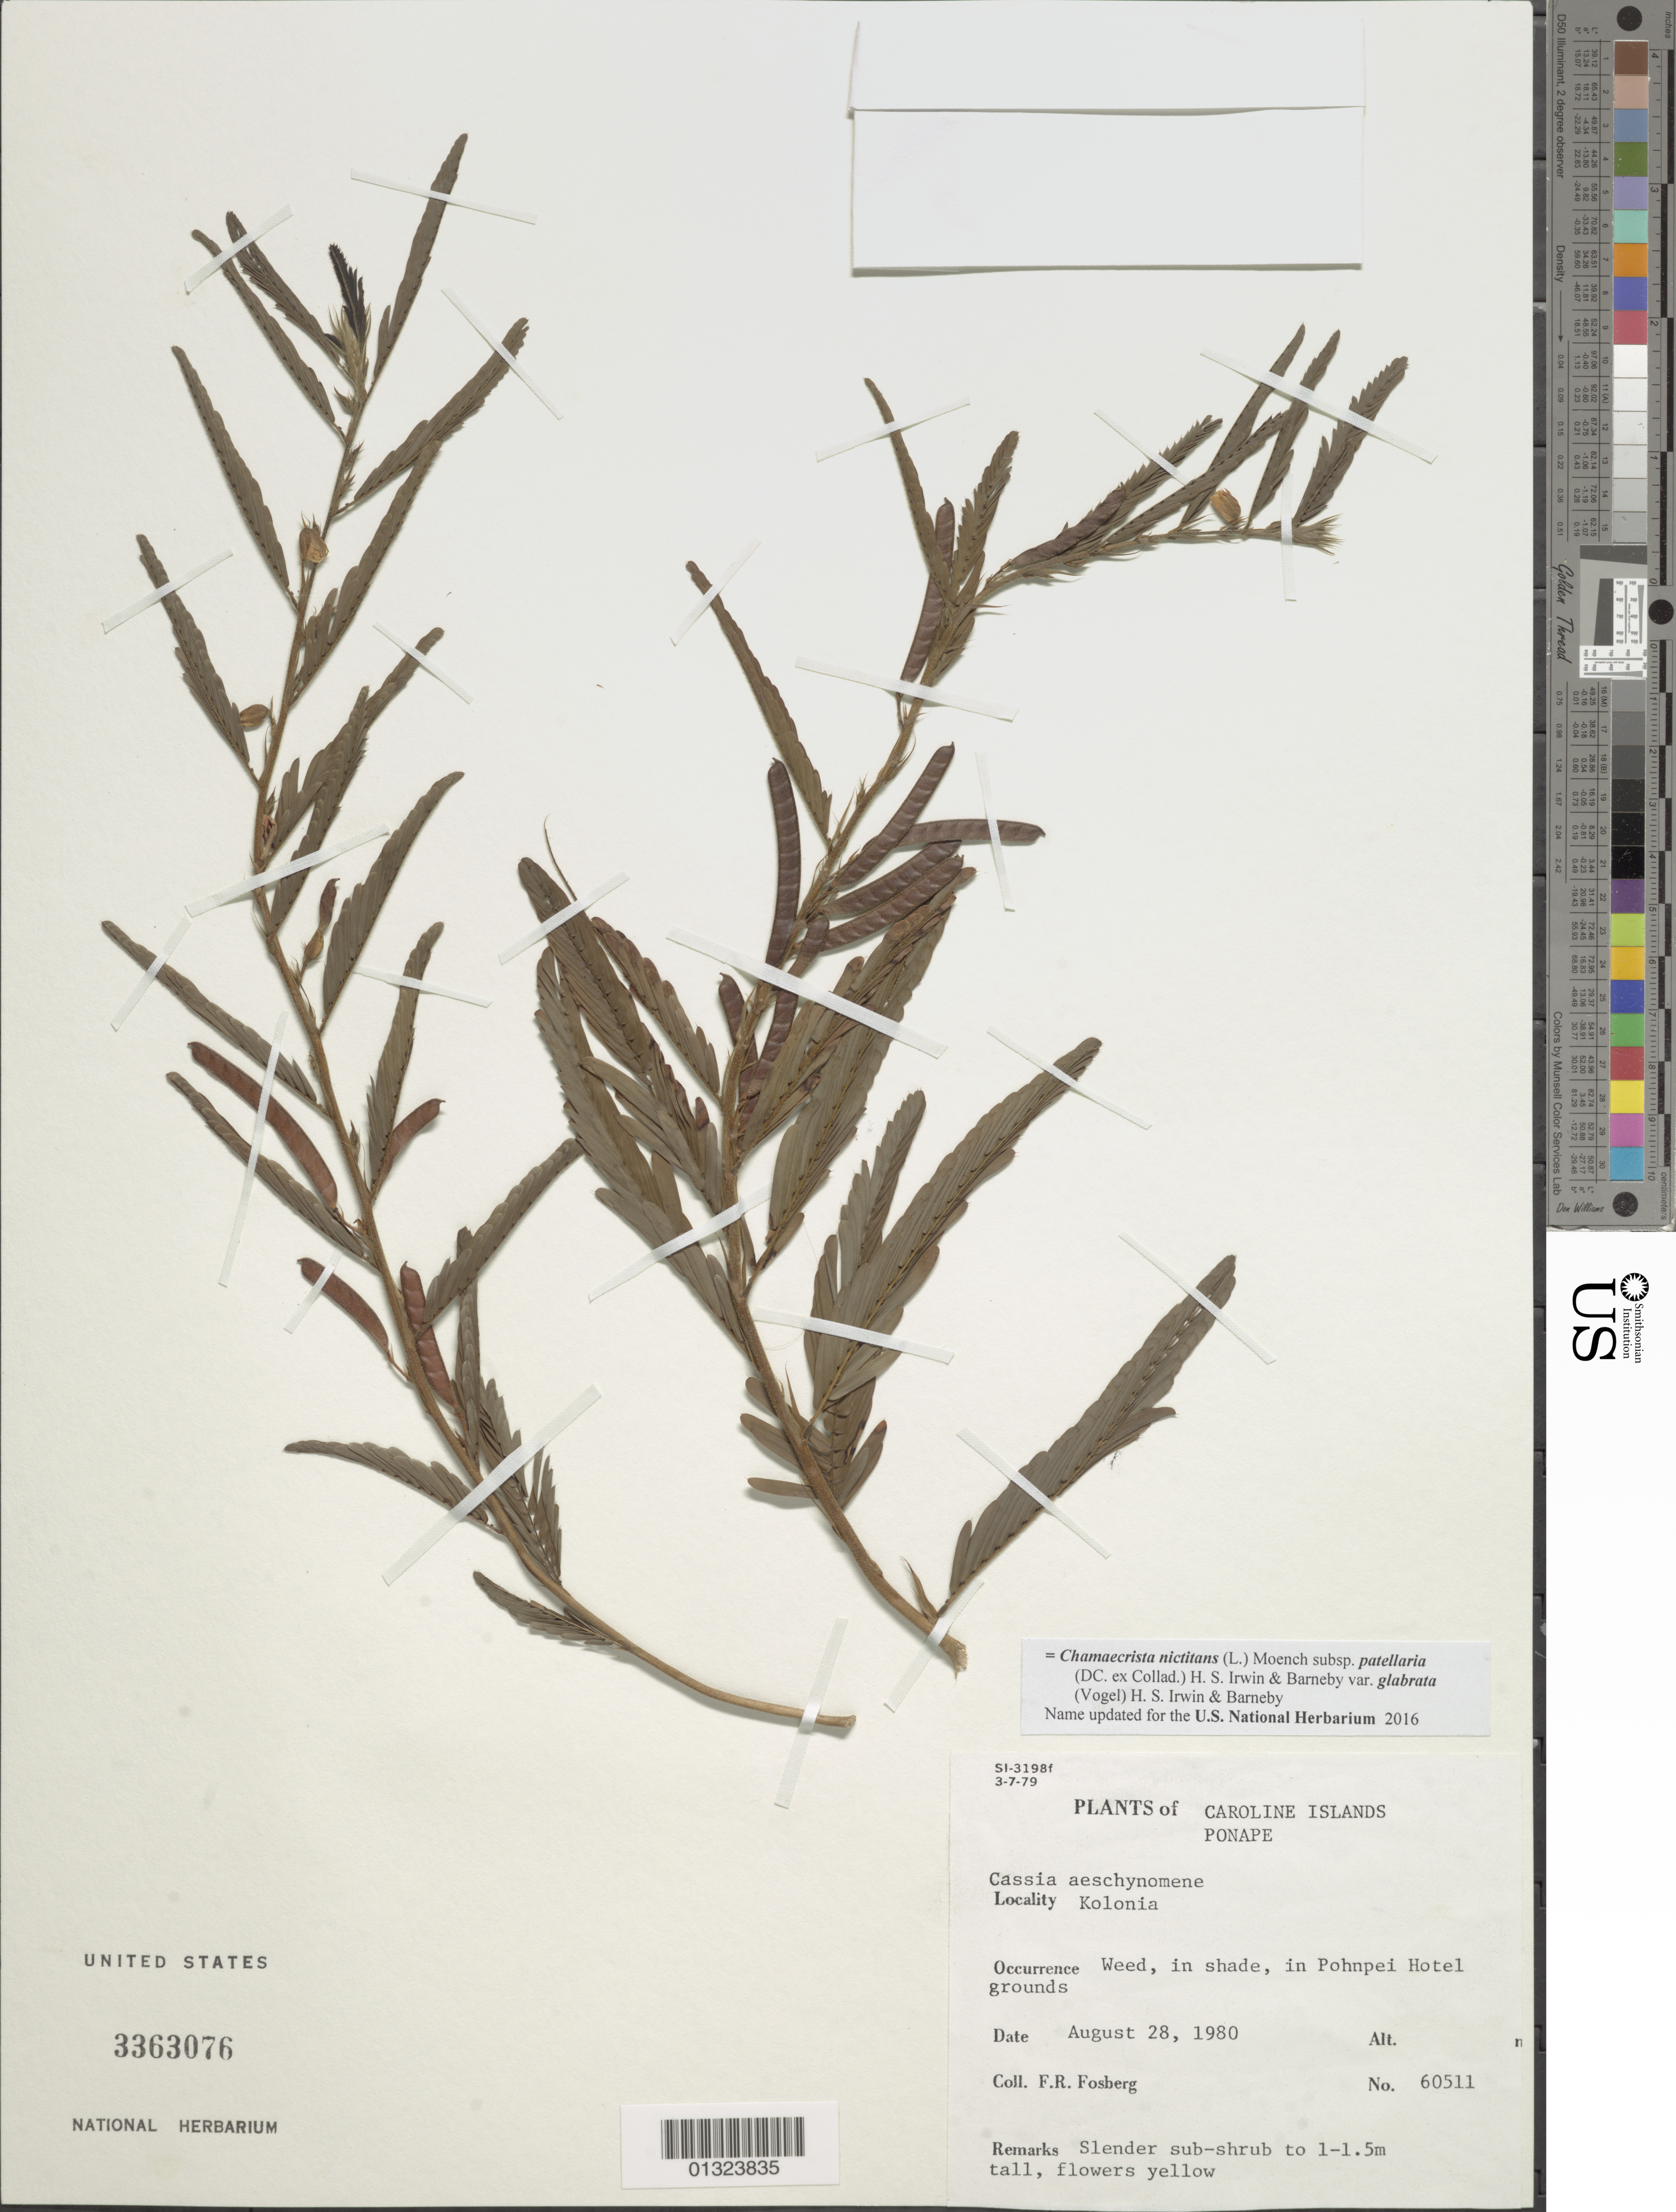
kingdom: Plantae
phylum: Tracheophyta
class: Magnoliopsida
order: Fabales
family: Fabaceae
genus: Chamaecrista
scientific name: Chamaecrista nictitans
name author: (L.) Moench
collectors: F. R. Fosberg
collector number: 60511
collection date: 1980-08-28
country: Micronesia, Federated States of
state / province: Pohnpei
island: Pohnpei [Ponape]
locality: Kolonia, Planted in Pohnpei hotel grounds.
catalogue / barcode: US 3363076